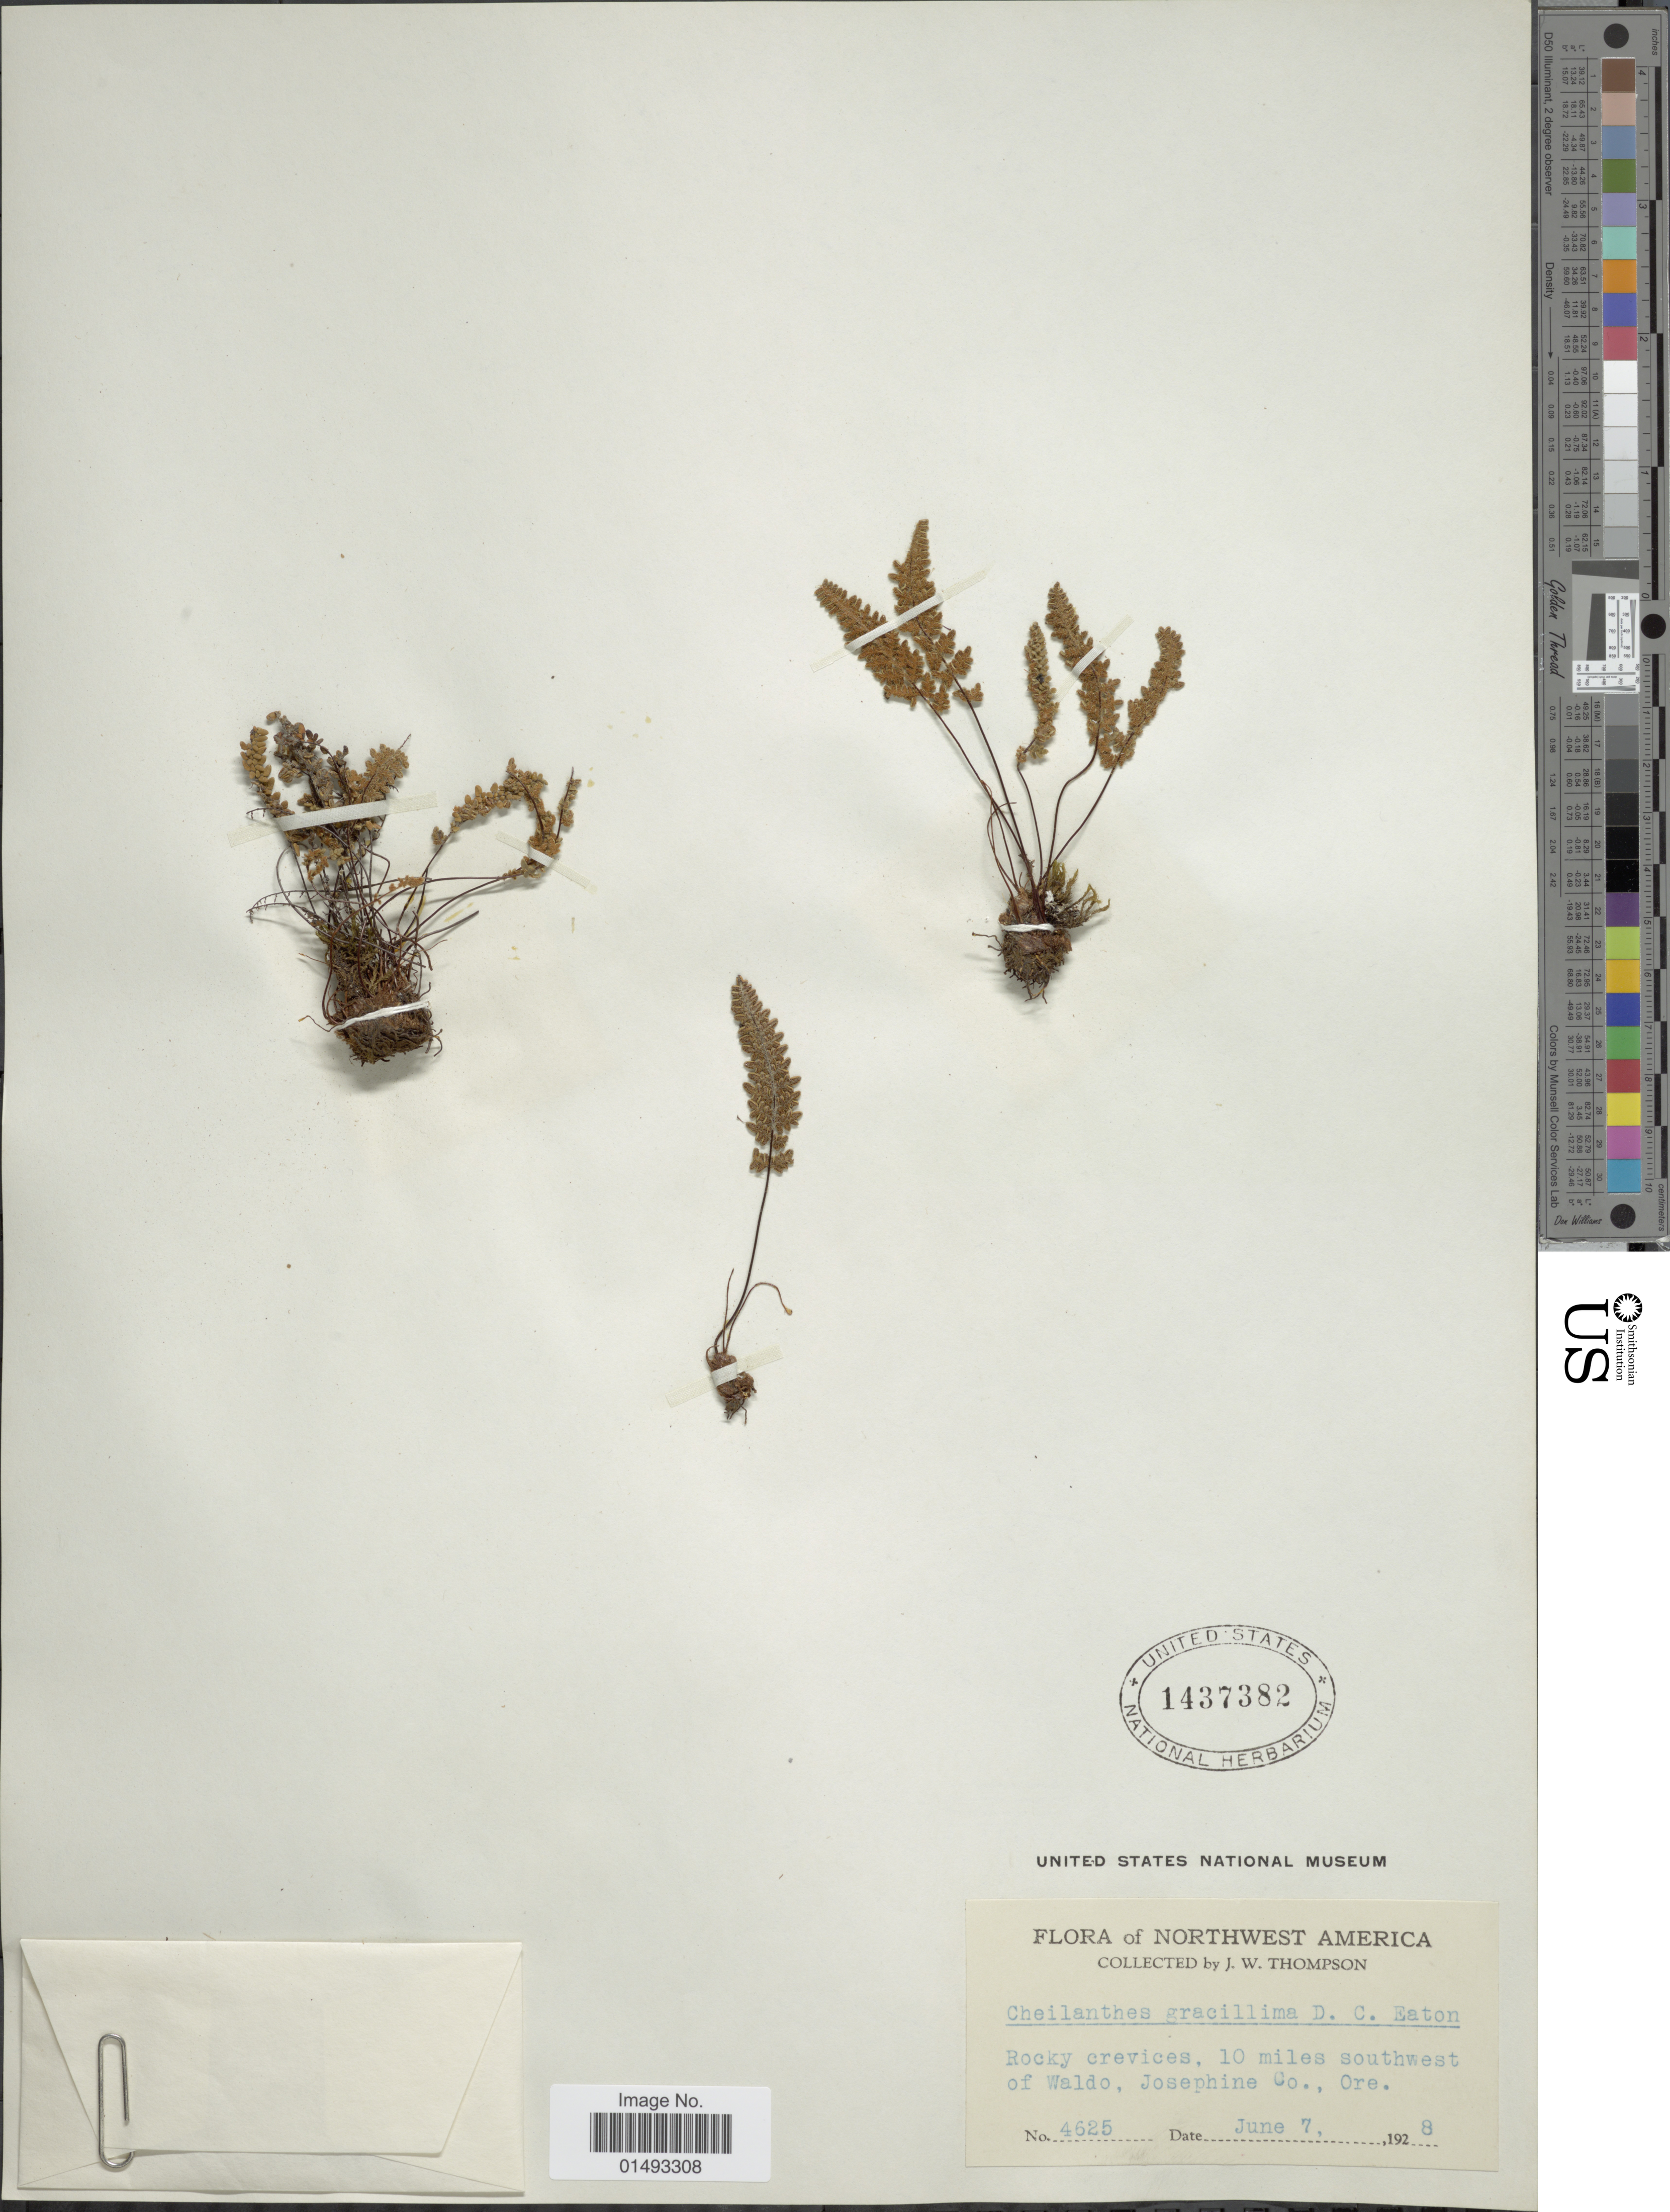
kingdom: Plantae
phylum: Tracheophyta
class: Polypodiopsida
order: Polypodiales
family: Pteridaceae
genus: Myriopteris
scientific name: Myriopteris gracillima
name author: (D.C. Eaton) J. Sm.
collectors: J. W. Thompson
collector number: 4625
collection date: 1928-06-07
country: United States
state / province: Oregon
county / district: Josephine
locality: Northwest America, Rocky crevices, 10 miles southwest of Waldo, Josephine Co., Ore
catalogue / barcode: US 1437382